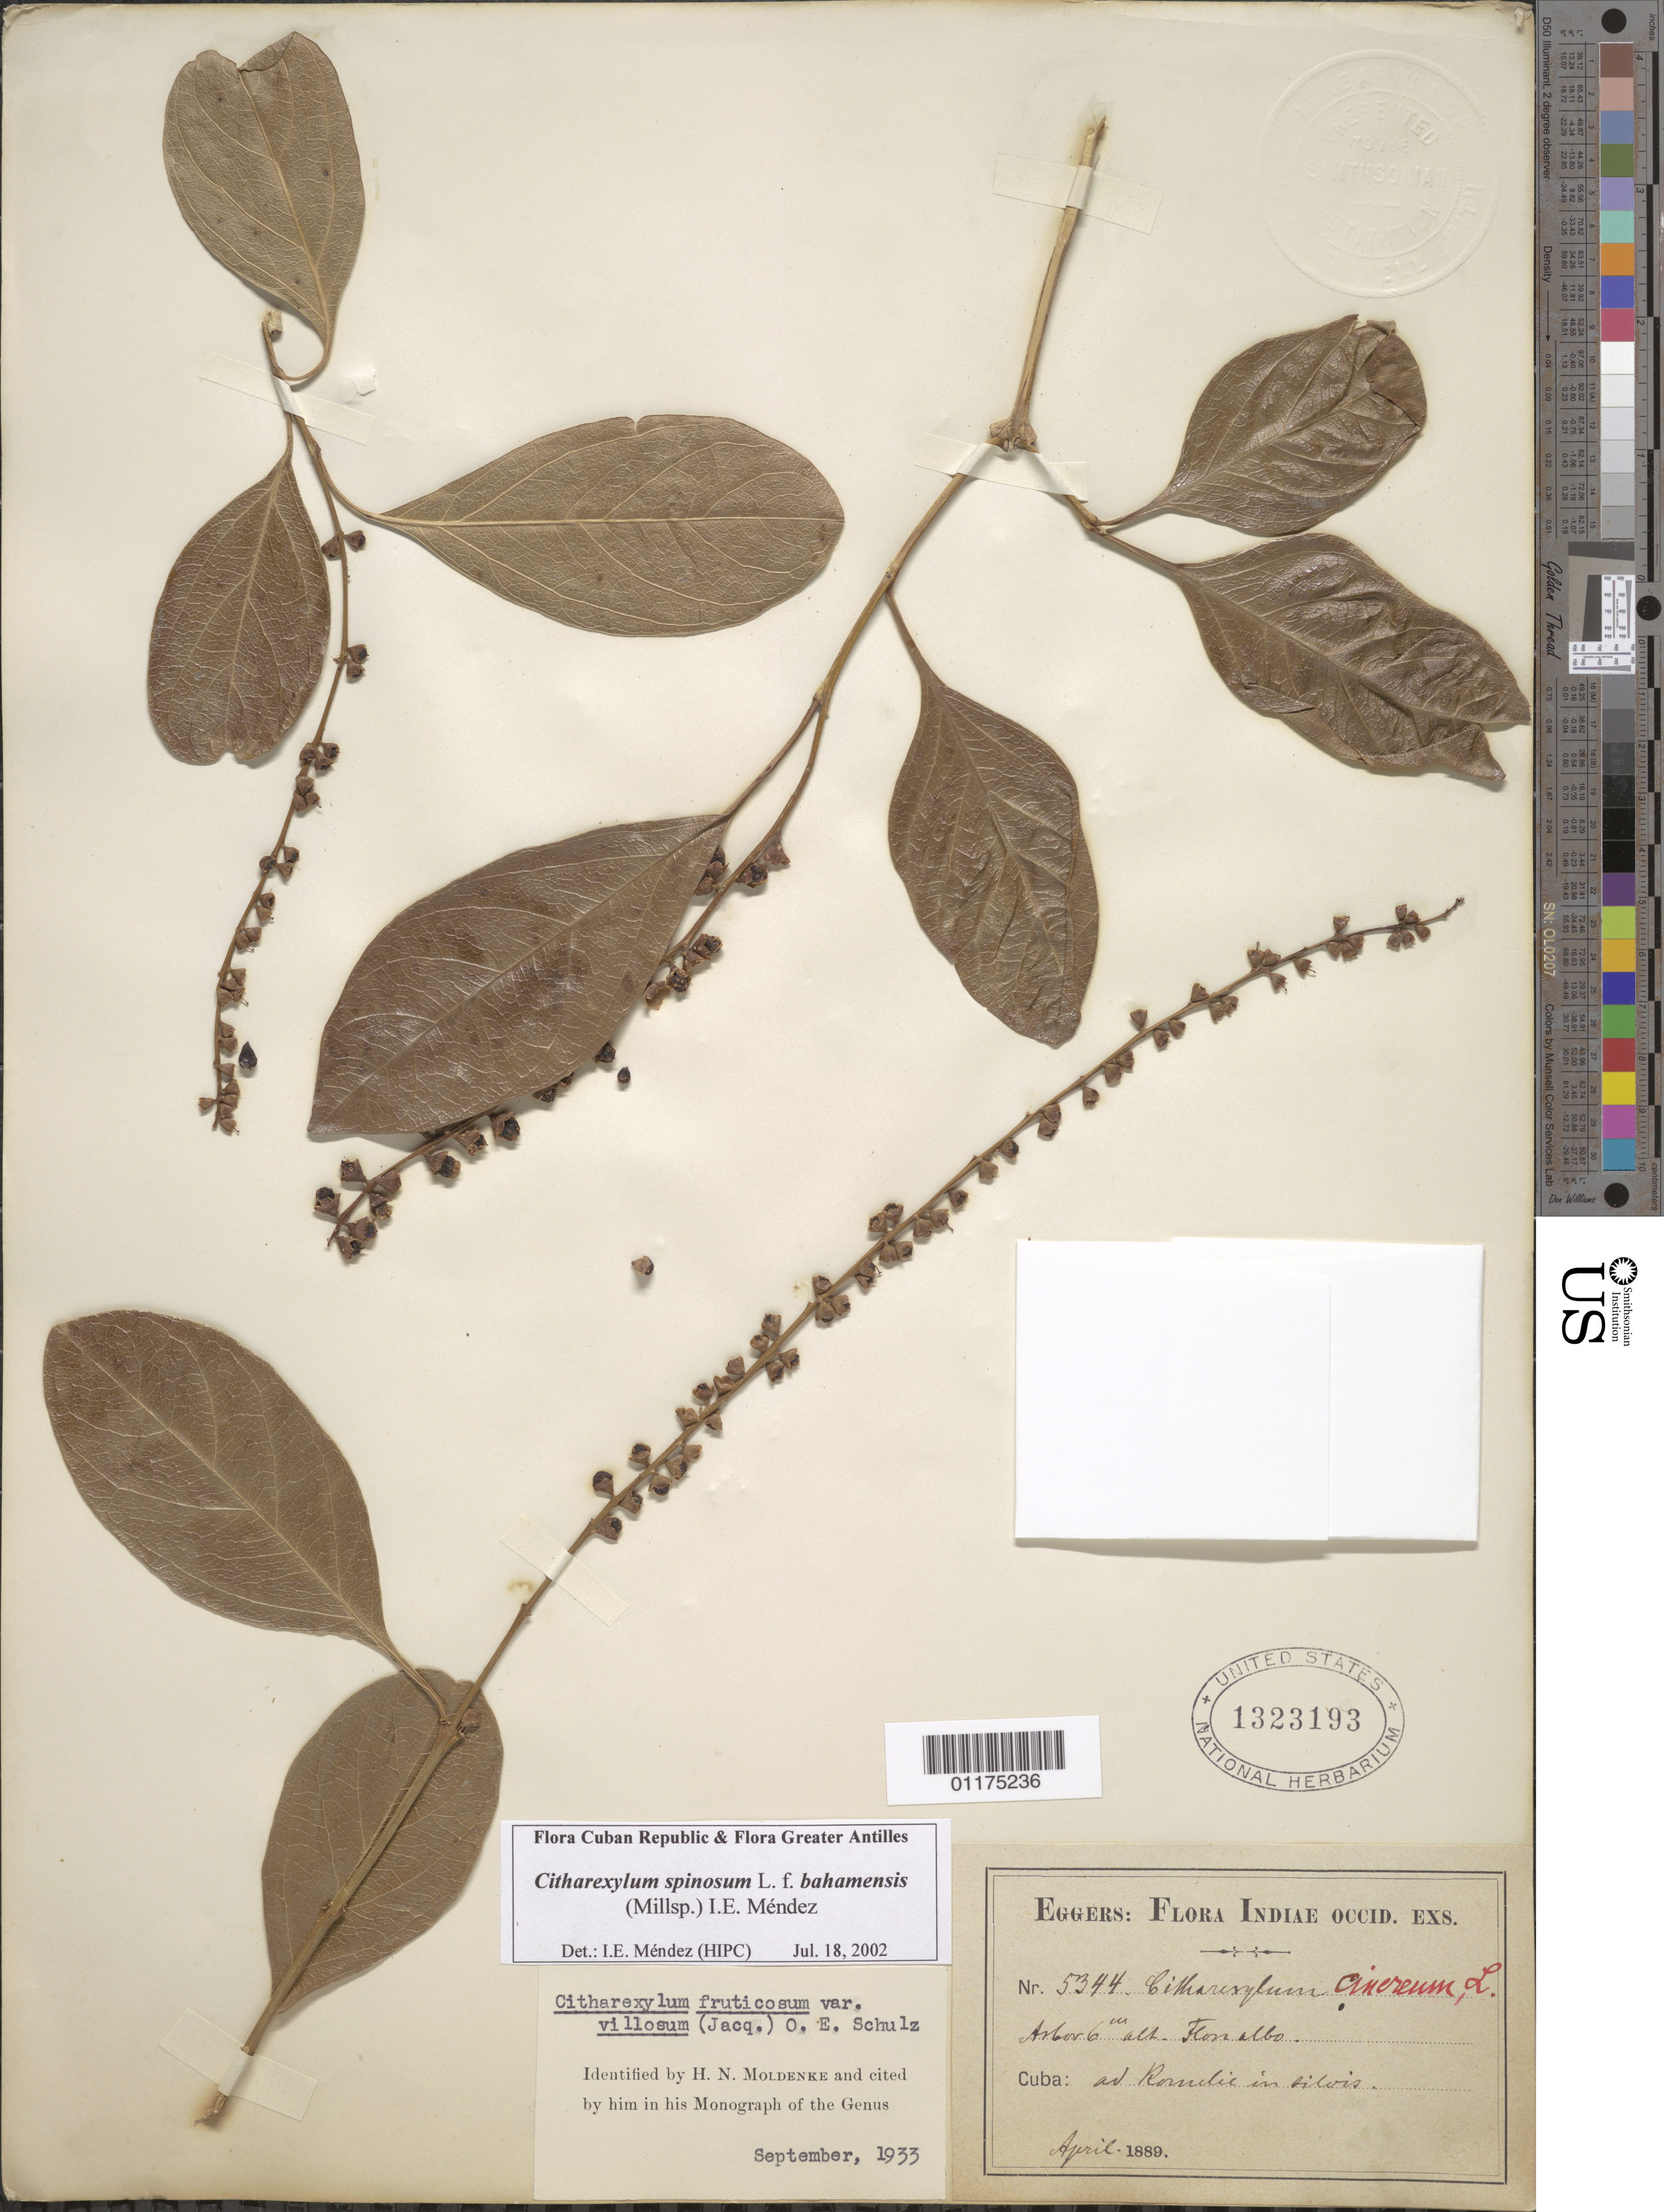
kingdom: Plantae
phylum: Tracheophyta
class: Magnoliopsida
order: Lamiales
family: Verbenaceae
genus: Citharexylum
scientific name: Citharexylum spinosum f. bahamensis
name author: (Millsp.) I.E. Méndez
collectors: -. Eggers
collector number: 5344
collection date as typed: Apr 1889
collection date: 1889-04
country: Cuba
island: Cuba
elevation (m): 6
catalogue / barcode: US 1323193